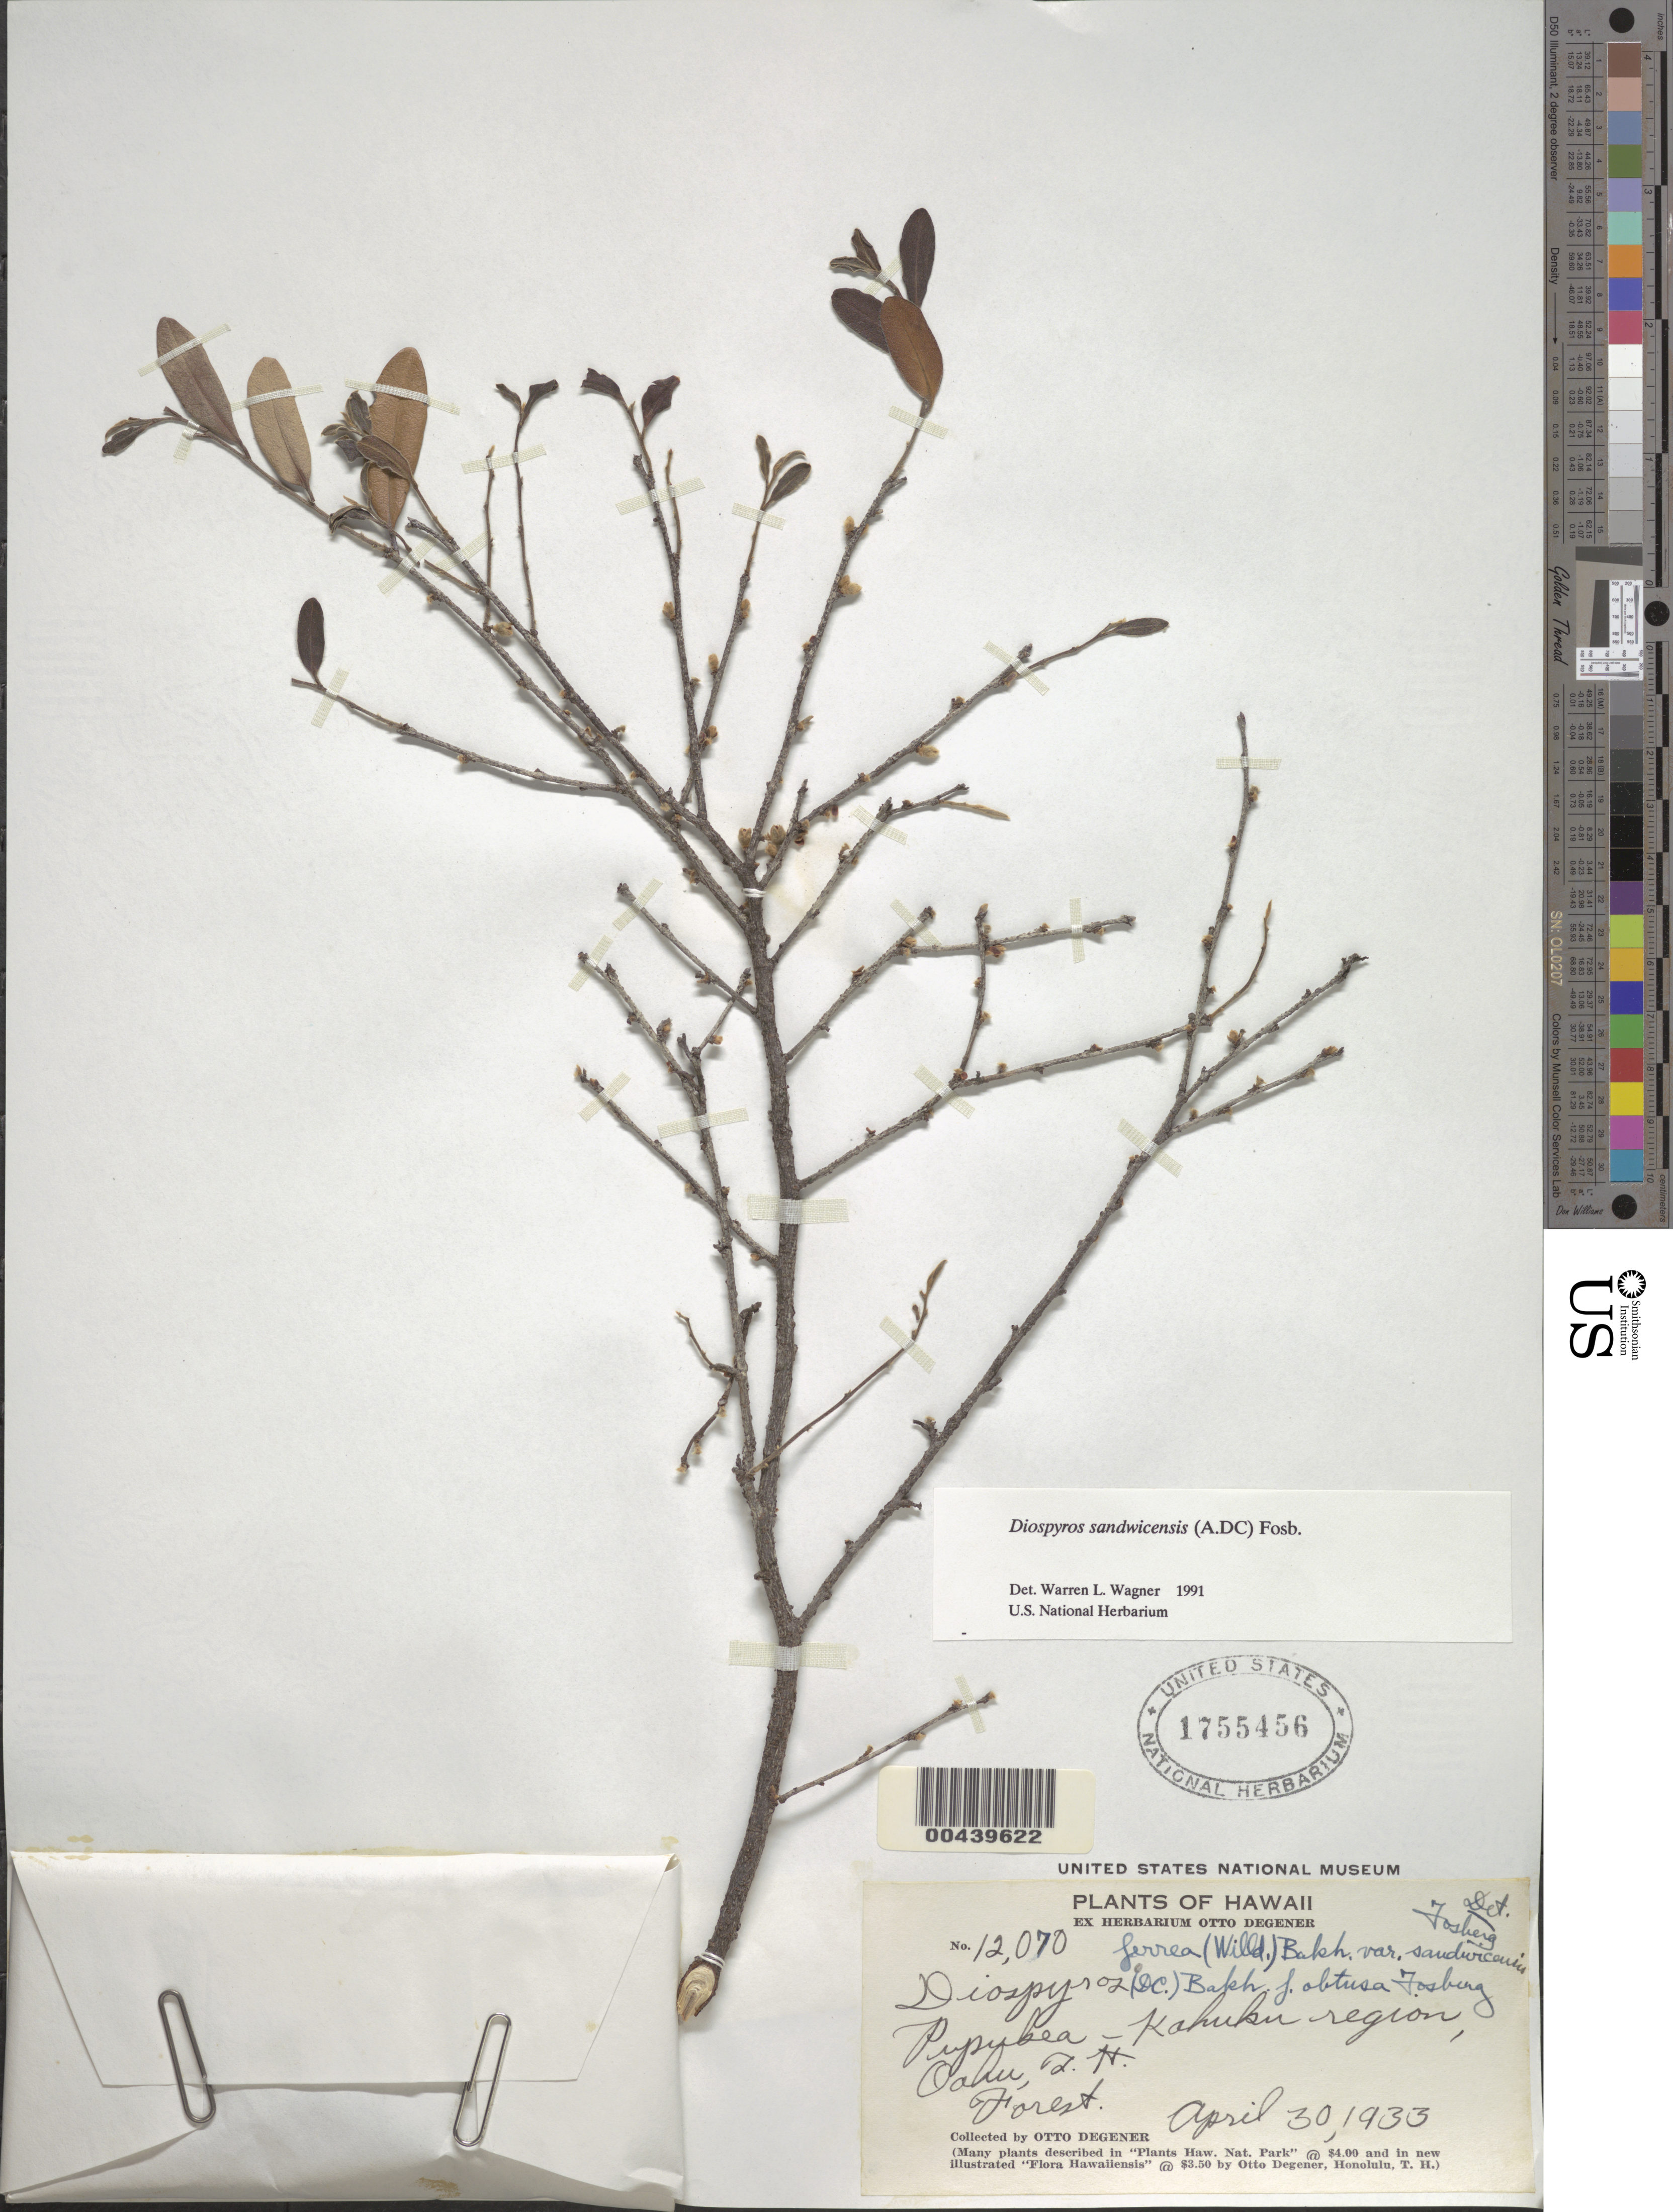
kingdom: Plantae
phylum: Tracheophyta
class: Magnoliopsida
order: Ericales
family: Ebenaceae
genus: Diospyros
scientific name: Diospyros sandwicensis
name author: (A. DC.) Fosberg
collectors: O. Degener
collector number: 12070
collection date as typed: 30 Apr 1933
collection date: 1933-04-30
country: United States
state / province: Hawaii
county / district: Honolulu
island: Oahu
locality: Pupukea-Kahuku region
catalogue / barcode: US 1755456